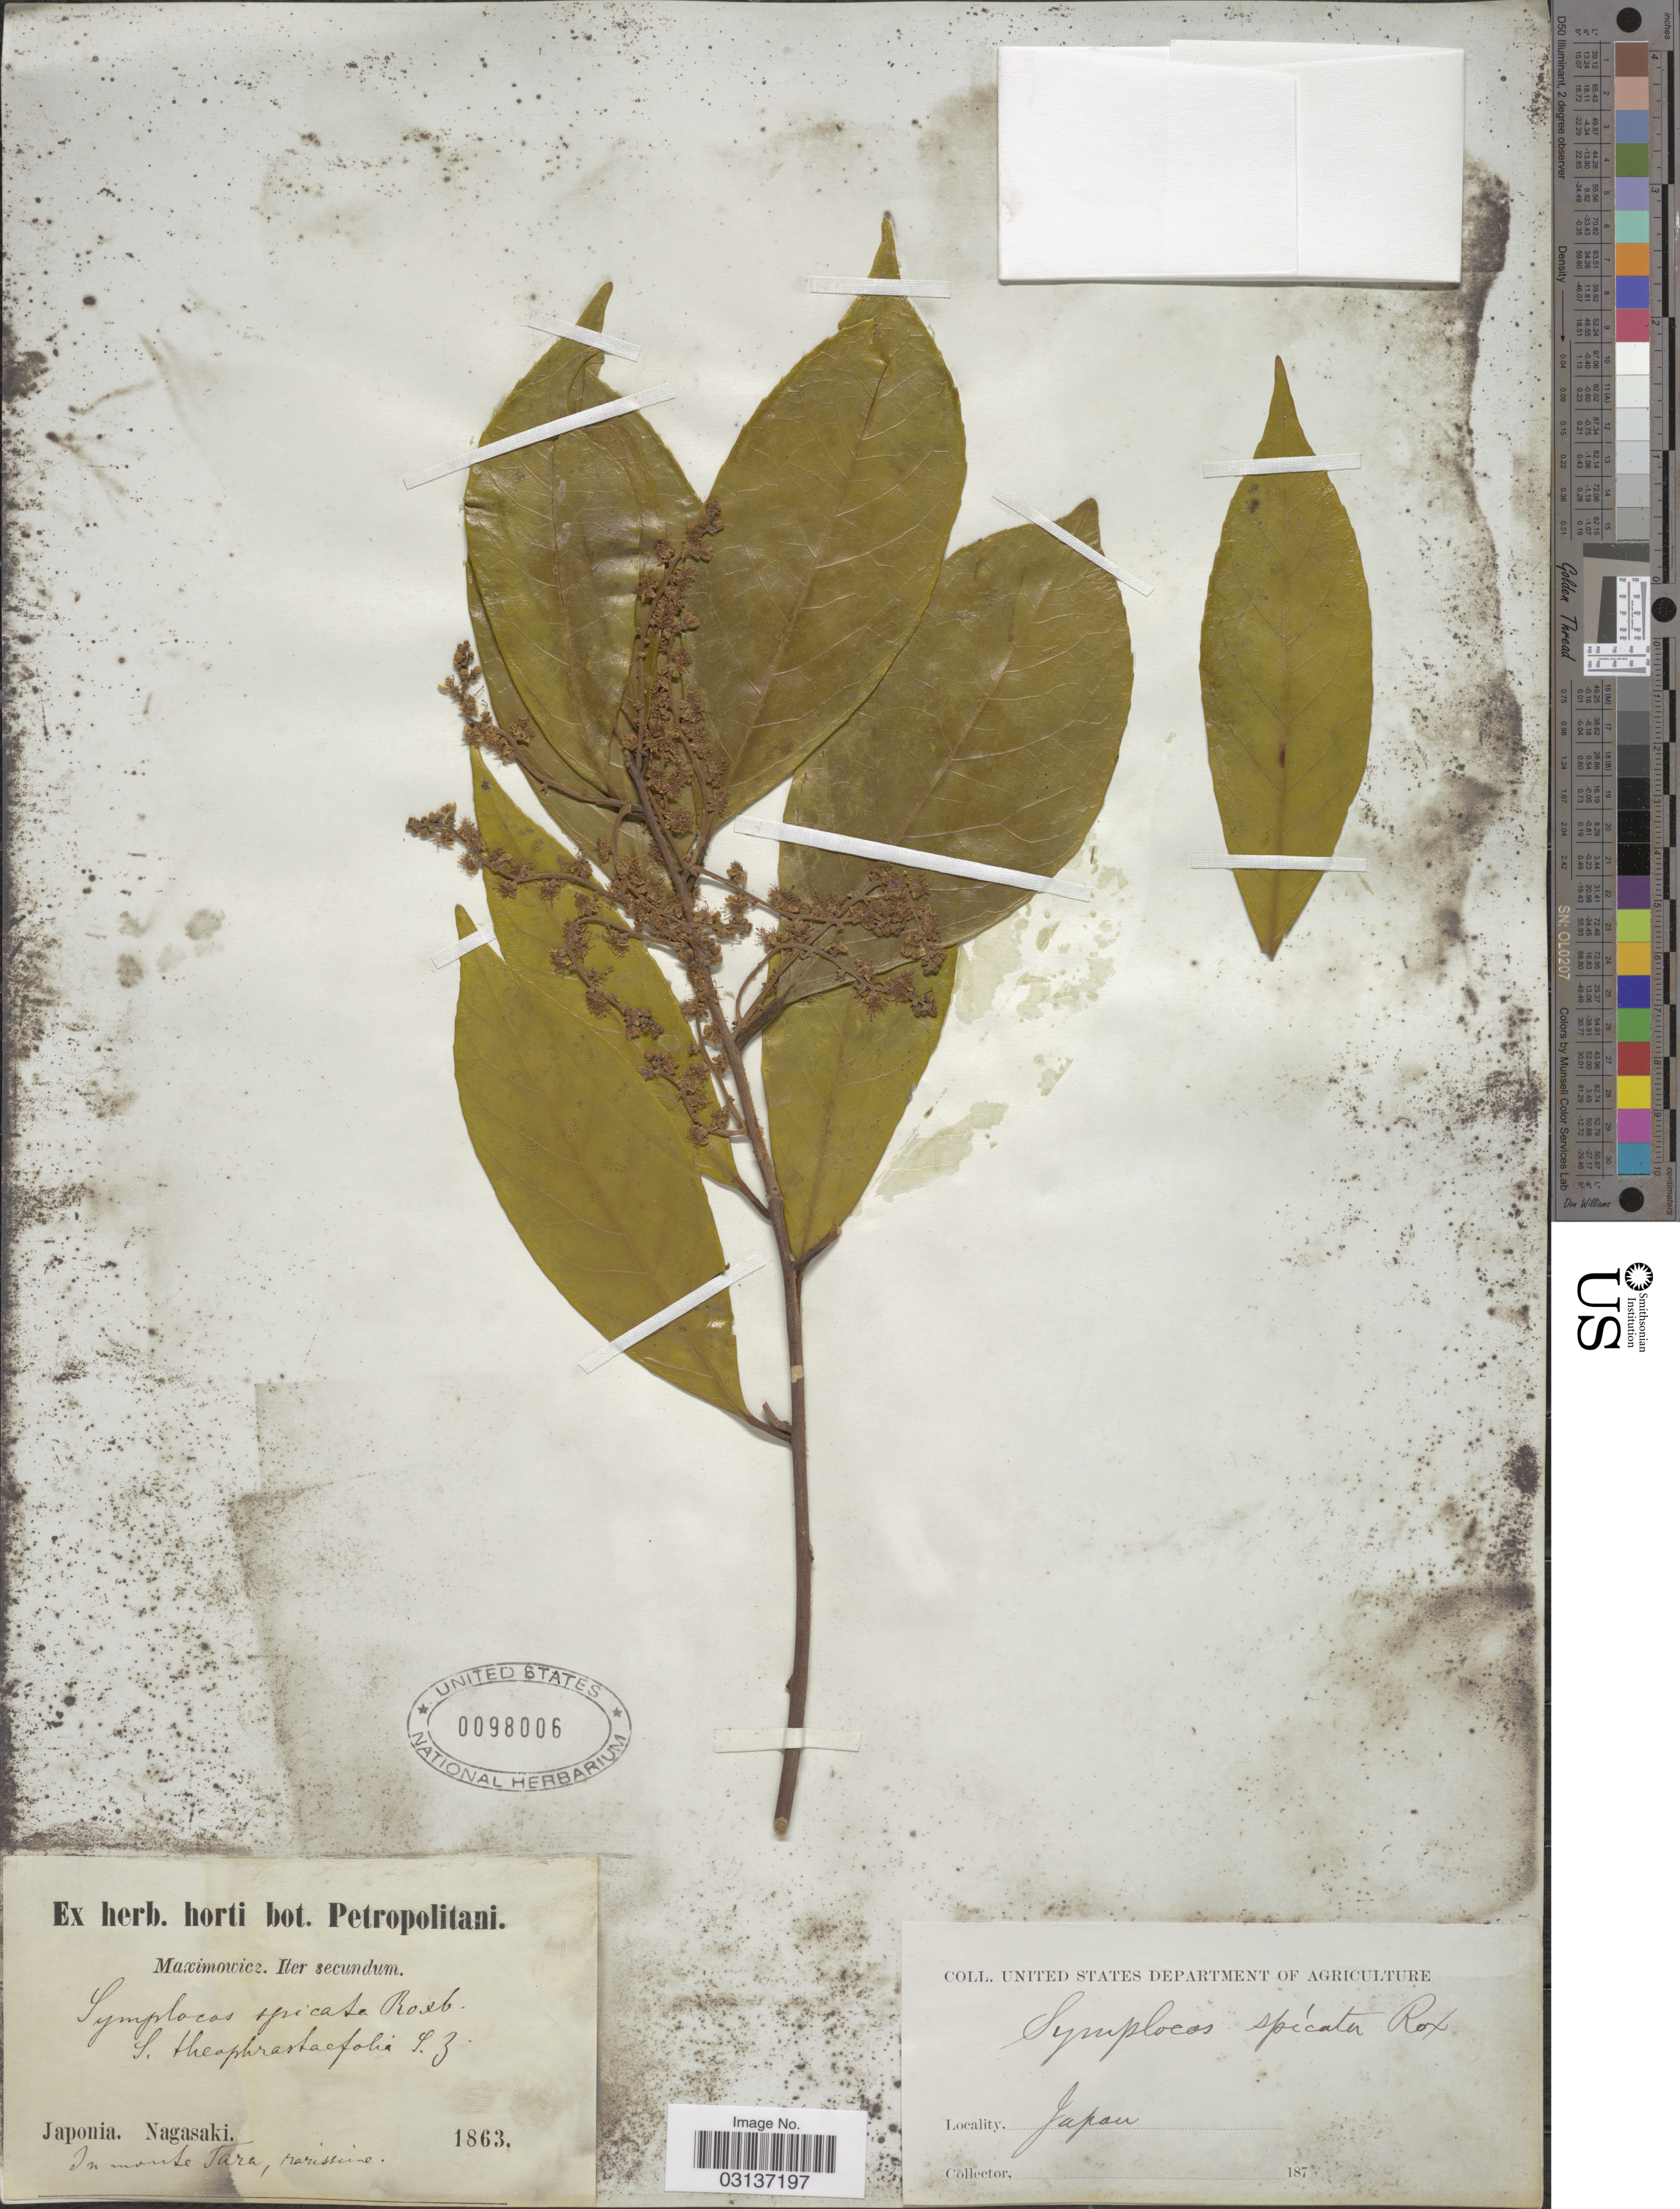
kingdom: Plantae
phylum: Tracheophyta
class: Magnoliopsida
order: Ericales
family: Symplocaceae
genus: Symplocos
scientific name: Symplocos spicata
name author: Roxb.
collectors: Maximowicz, --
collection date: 1863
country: Japan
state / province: Nagasaki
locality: Japonia. In monte Tara.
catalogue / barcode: US 98006